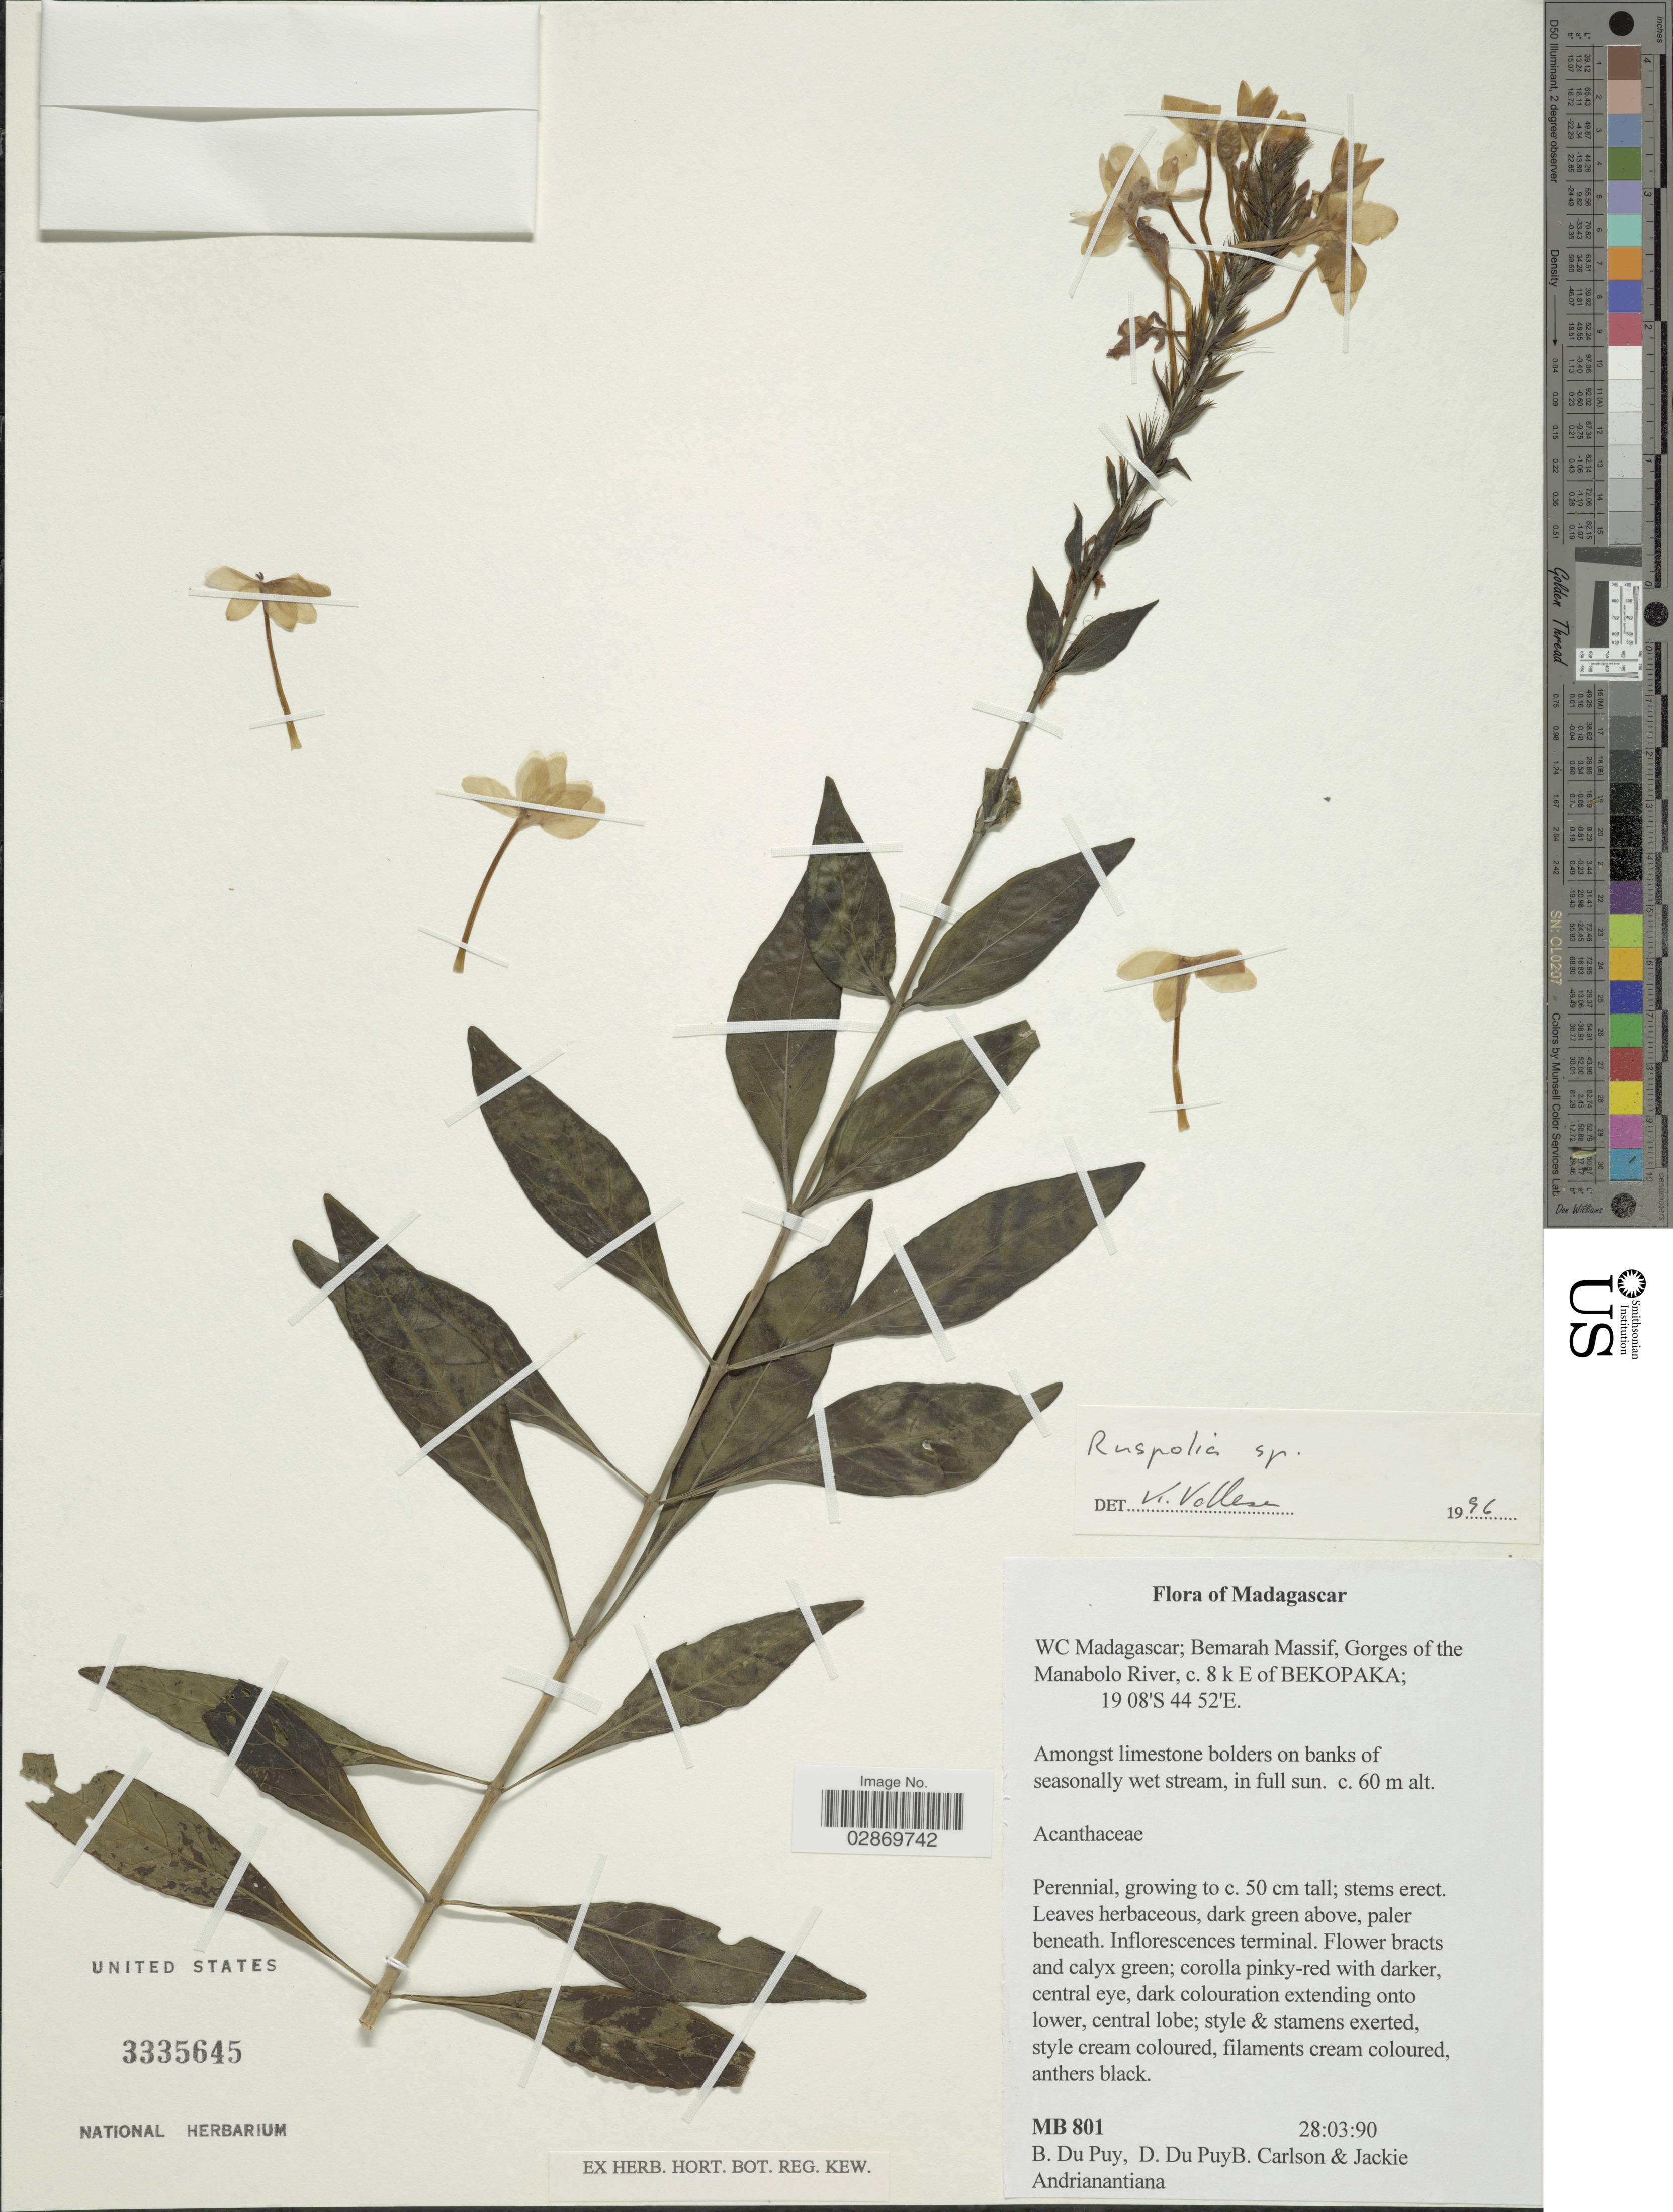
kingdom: Plantae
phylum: Tracheophyta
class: Magnoliopsida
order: Lamiales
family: Acanthaceae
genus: Ruspolia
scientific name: Ruspolia sp.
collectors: B. Du Puy, D. Du Puy, B. Carlson & J. Andrianantiana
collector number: MB801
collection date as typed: Transcribed d/m/y: 28/3/90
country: Madagascar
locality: WC Madagascar, Bemarah Massif, Gorges of the Manabolo River, c. 8 k E of Bekopaka.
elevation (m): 60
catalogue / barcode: US 3335645